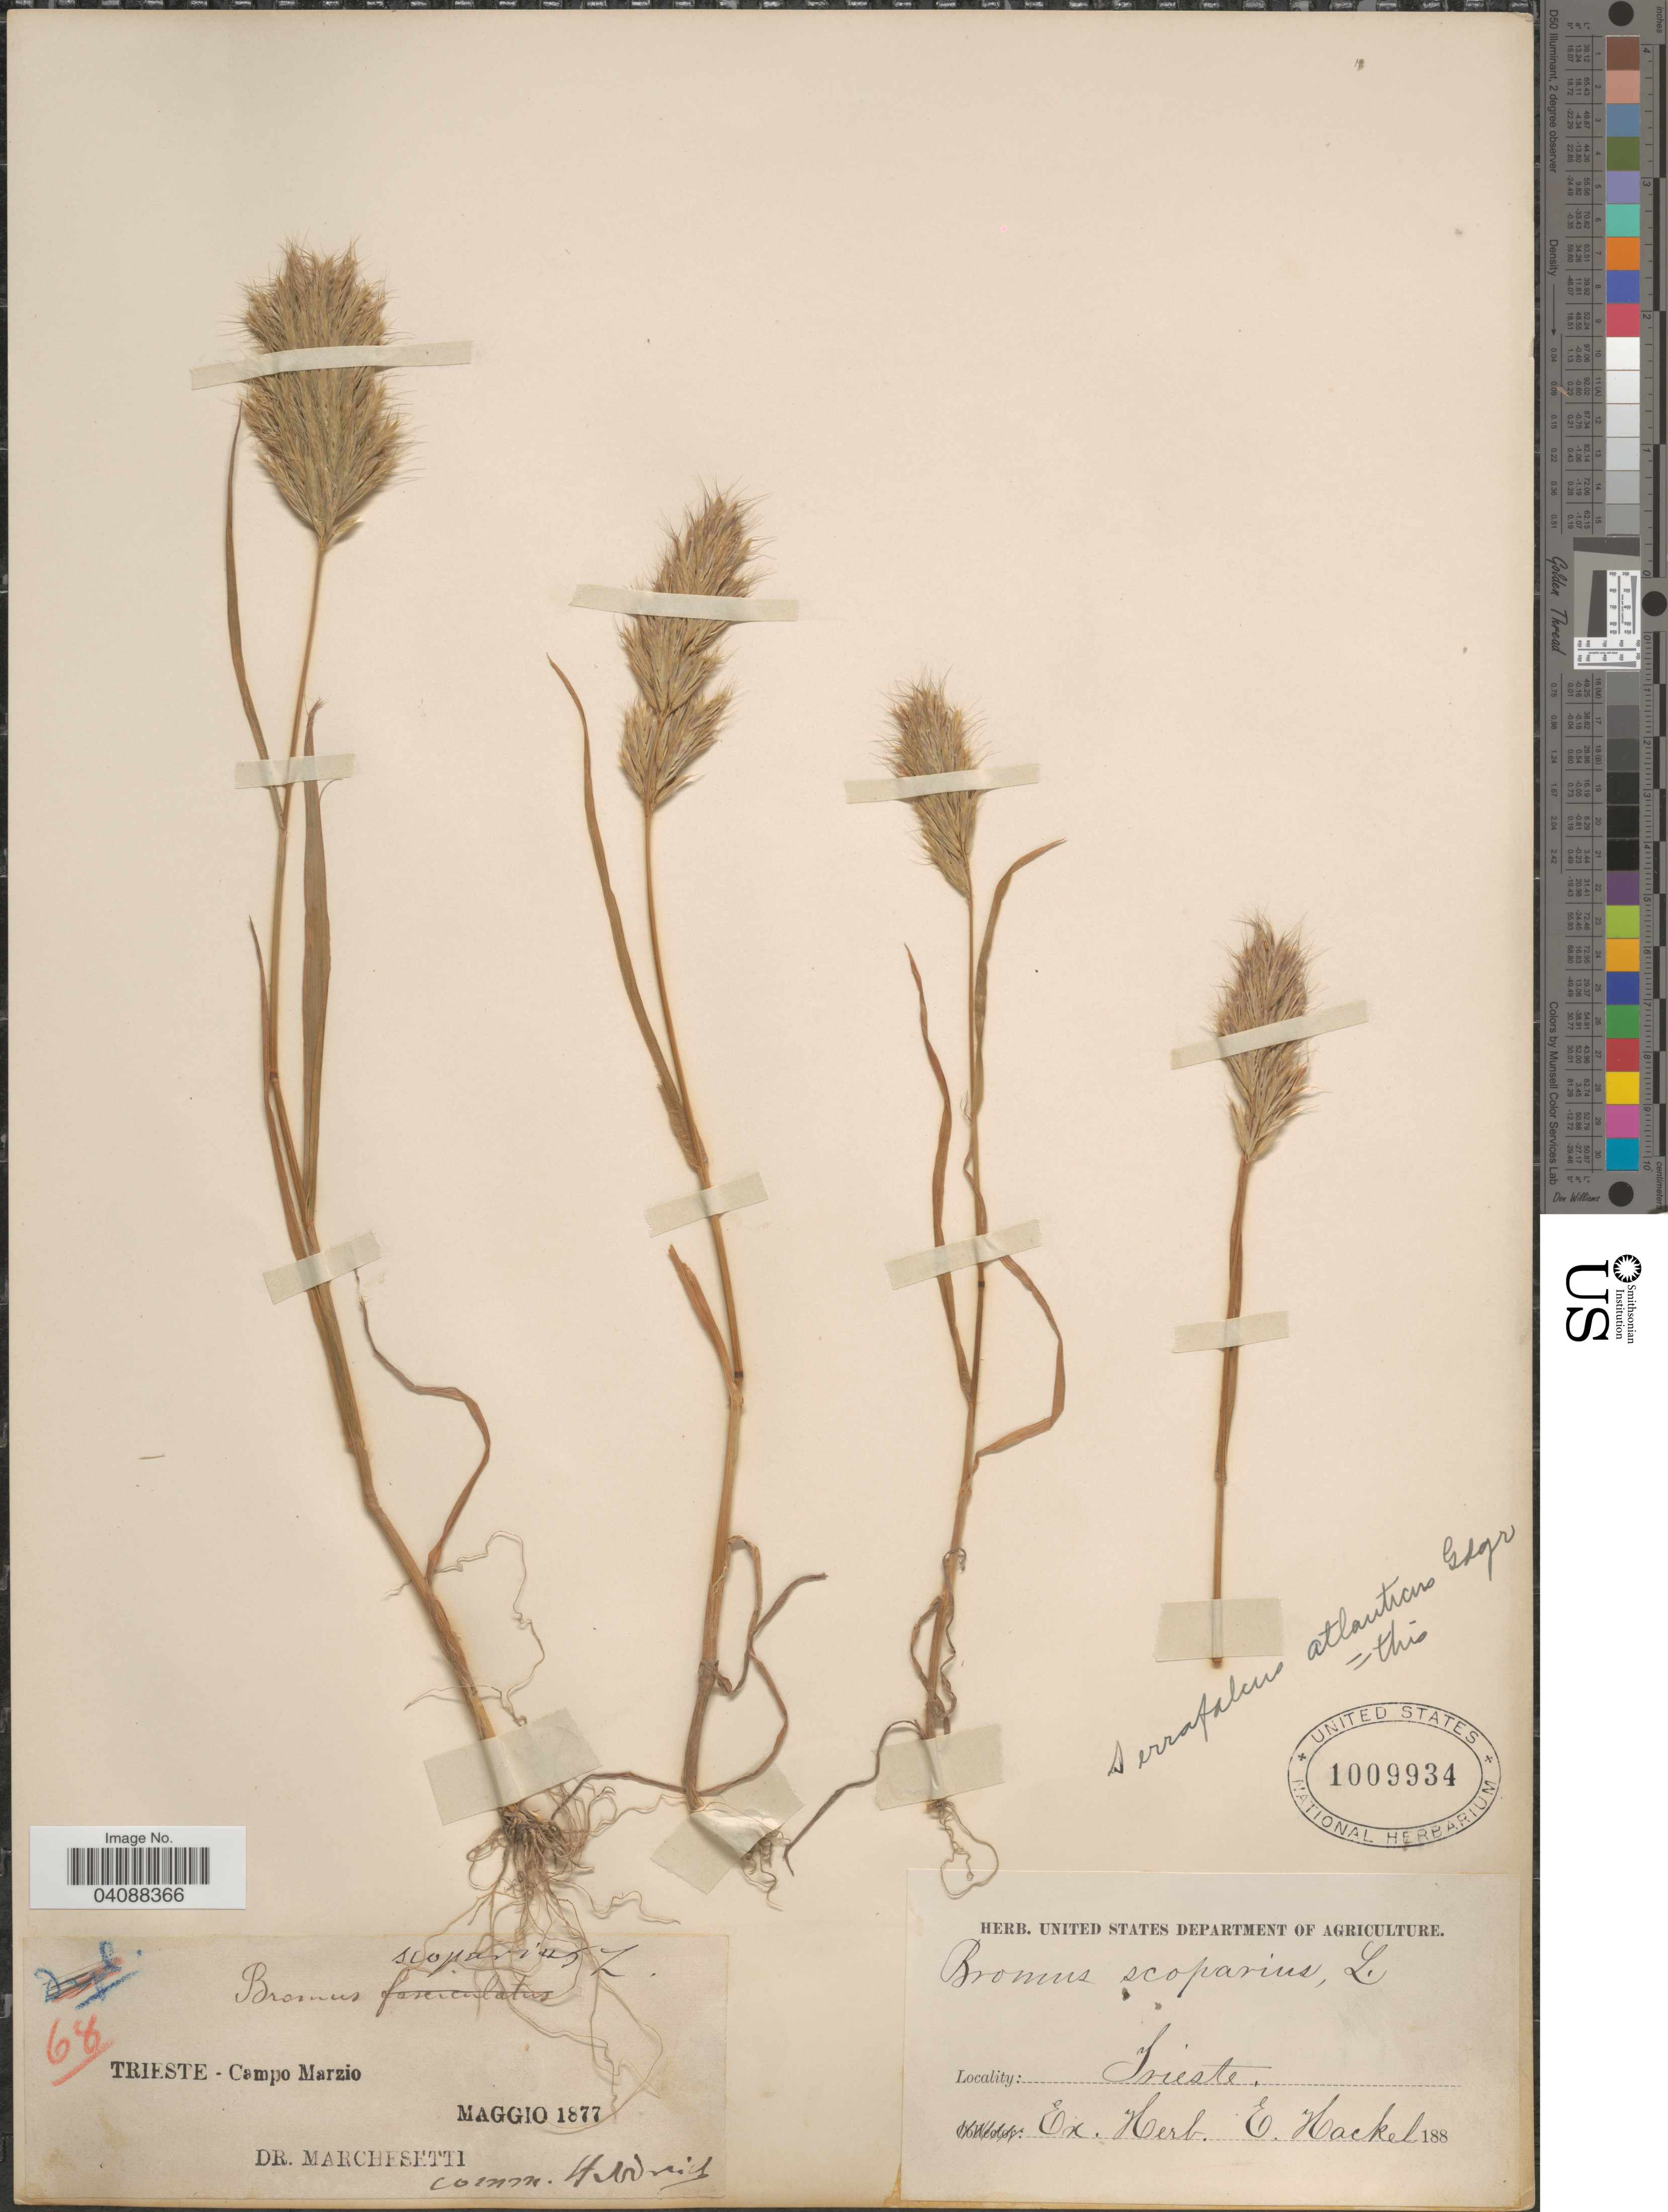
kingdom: Plantae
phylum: Tracheophyta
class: Liliopsida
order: Poales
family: Poaceae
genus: Bromus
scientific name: Bromus scoparius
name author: L.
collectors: -. Marchesetti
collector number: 68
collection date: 1877-05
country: Italy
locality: Trieste - Campo Marzio.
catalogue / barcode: US 1009934